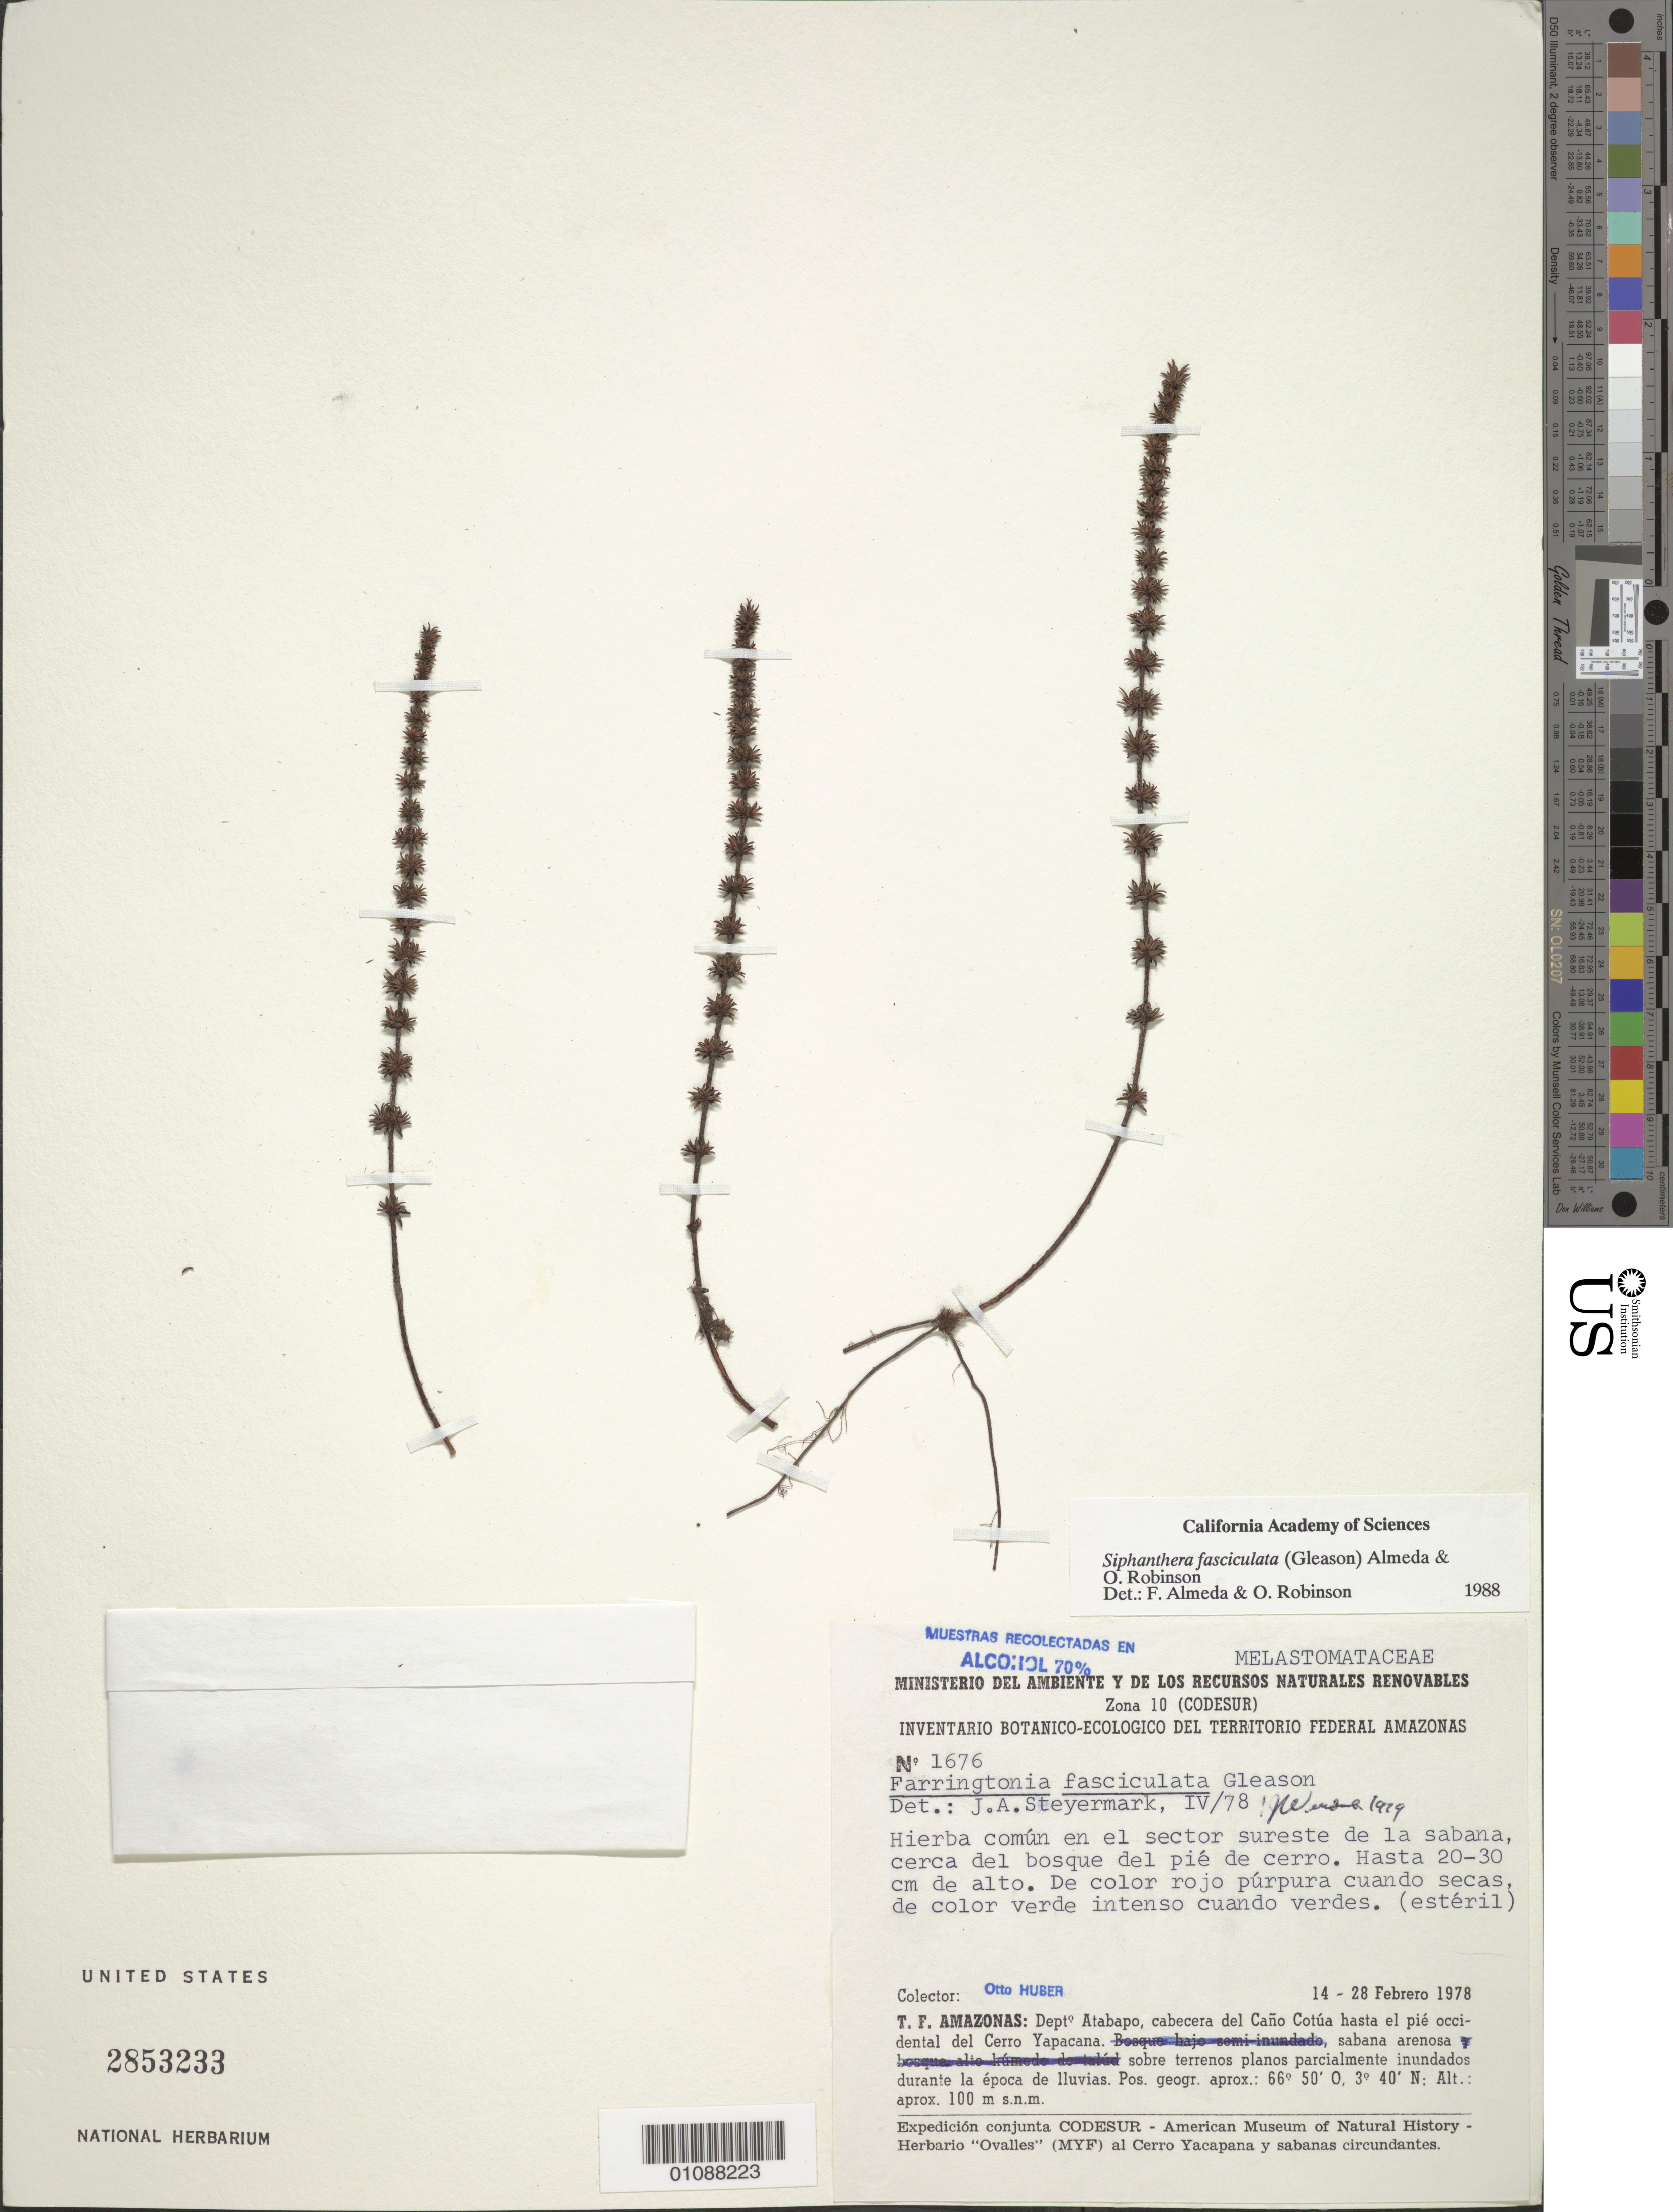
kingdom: Plantae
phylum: Tracheophyta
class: Magnoliopsida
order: Myrtales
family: Melastomataceae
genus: Siphanthera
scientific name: Siphanthera fasciculata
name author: (Gleason) Almeda & O.R. Rob.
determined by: Almeda, F.; Robinson, O. R.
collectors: O. Huber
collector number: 1676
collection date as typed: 14-Feb-78 to 28-Feb-78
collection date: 1978-02-14/1978-02-28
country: Venezuela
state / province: Amazonas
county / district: Atabapo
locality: Caño Cotúa hasta el pié occidental del Cerro Yapacána; sector sureste de la sabana, cerca del bosque del pie de cerro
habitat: Sabana arenosa sobre terrenos planos parcialmente inundados durante la época de lluvias.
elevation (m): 100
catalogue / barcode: US 2853233